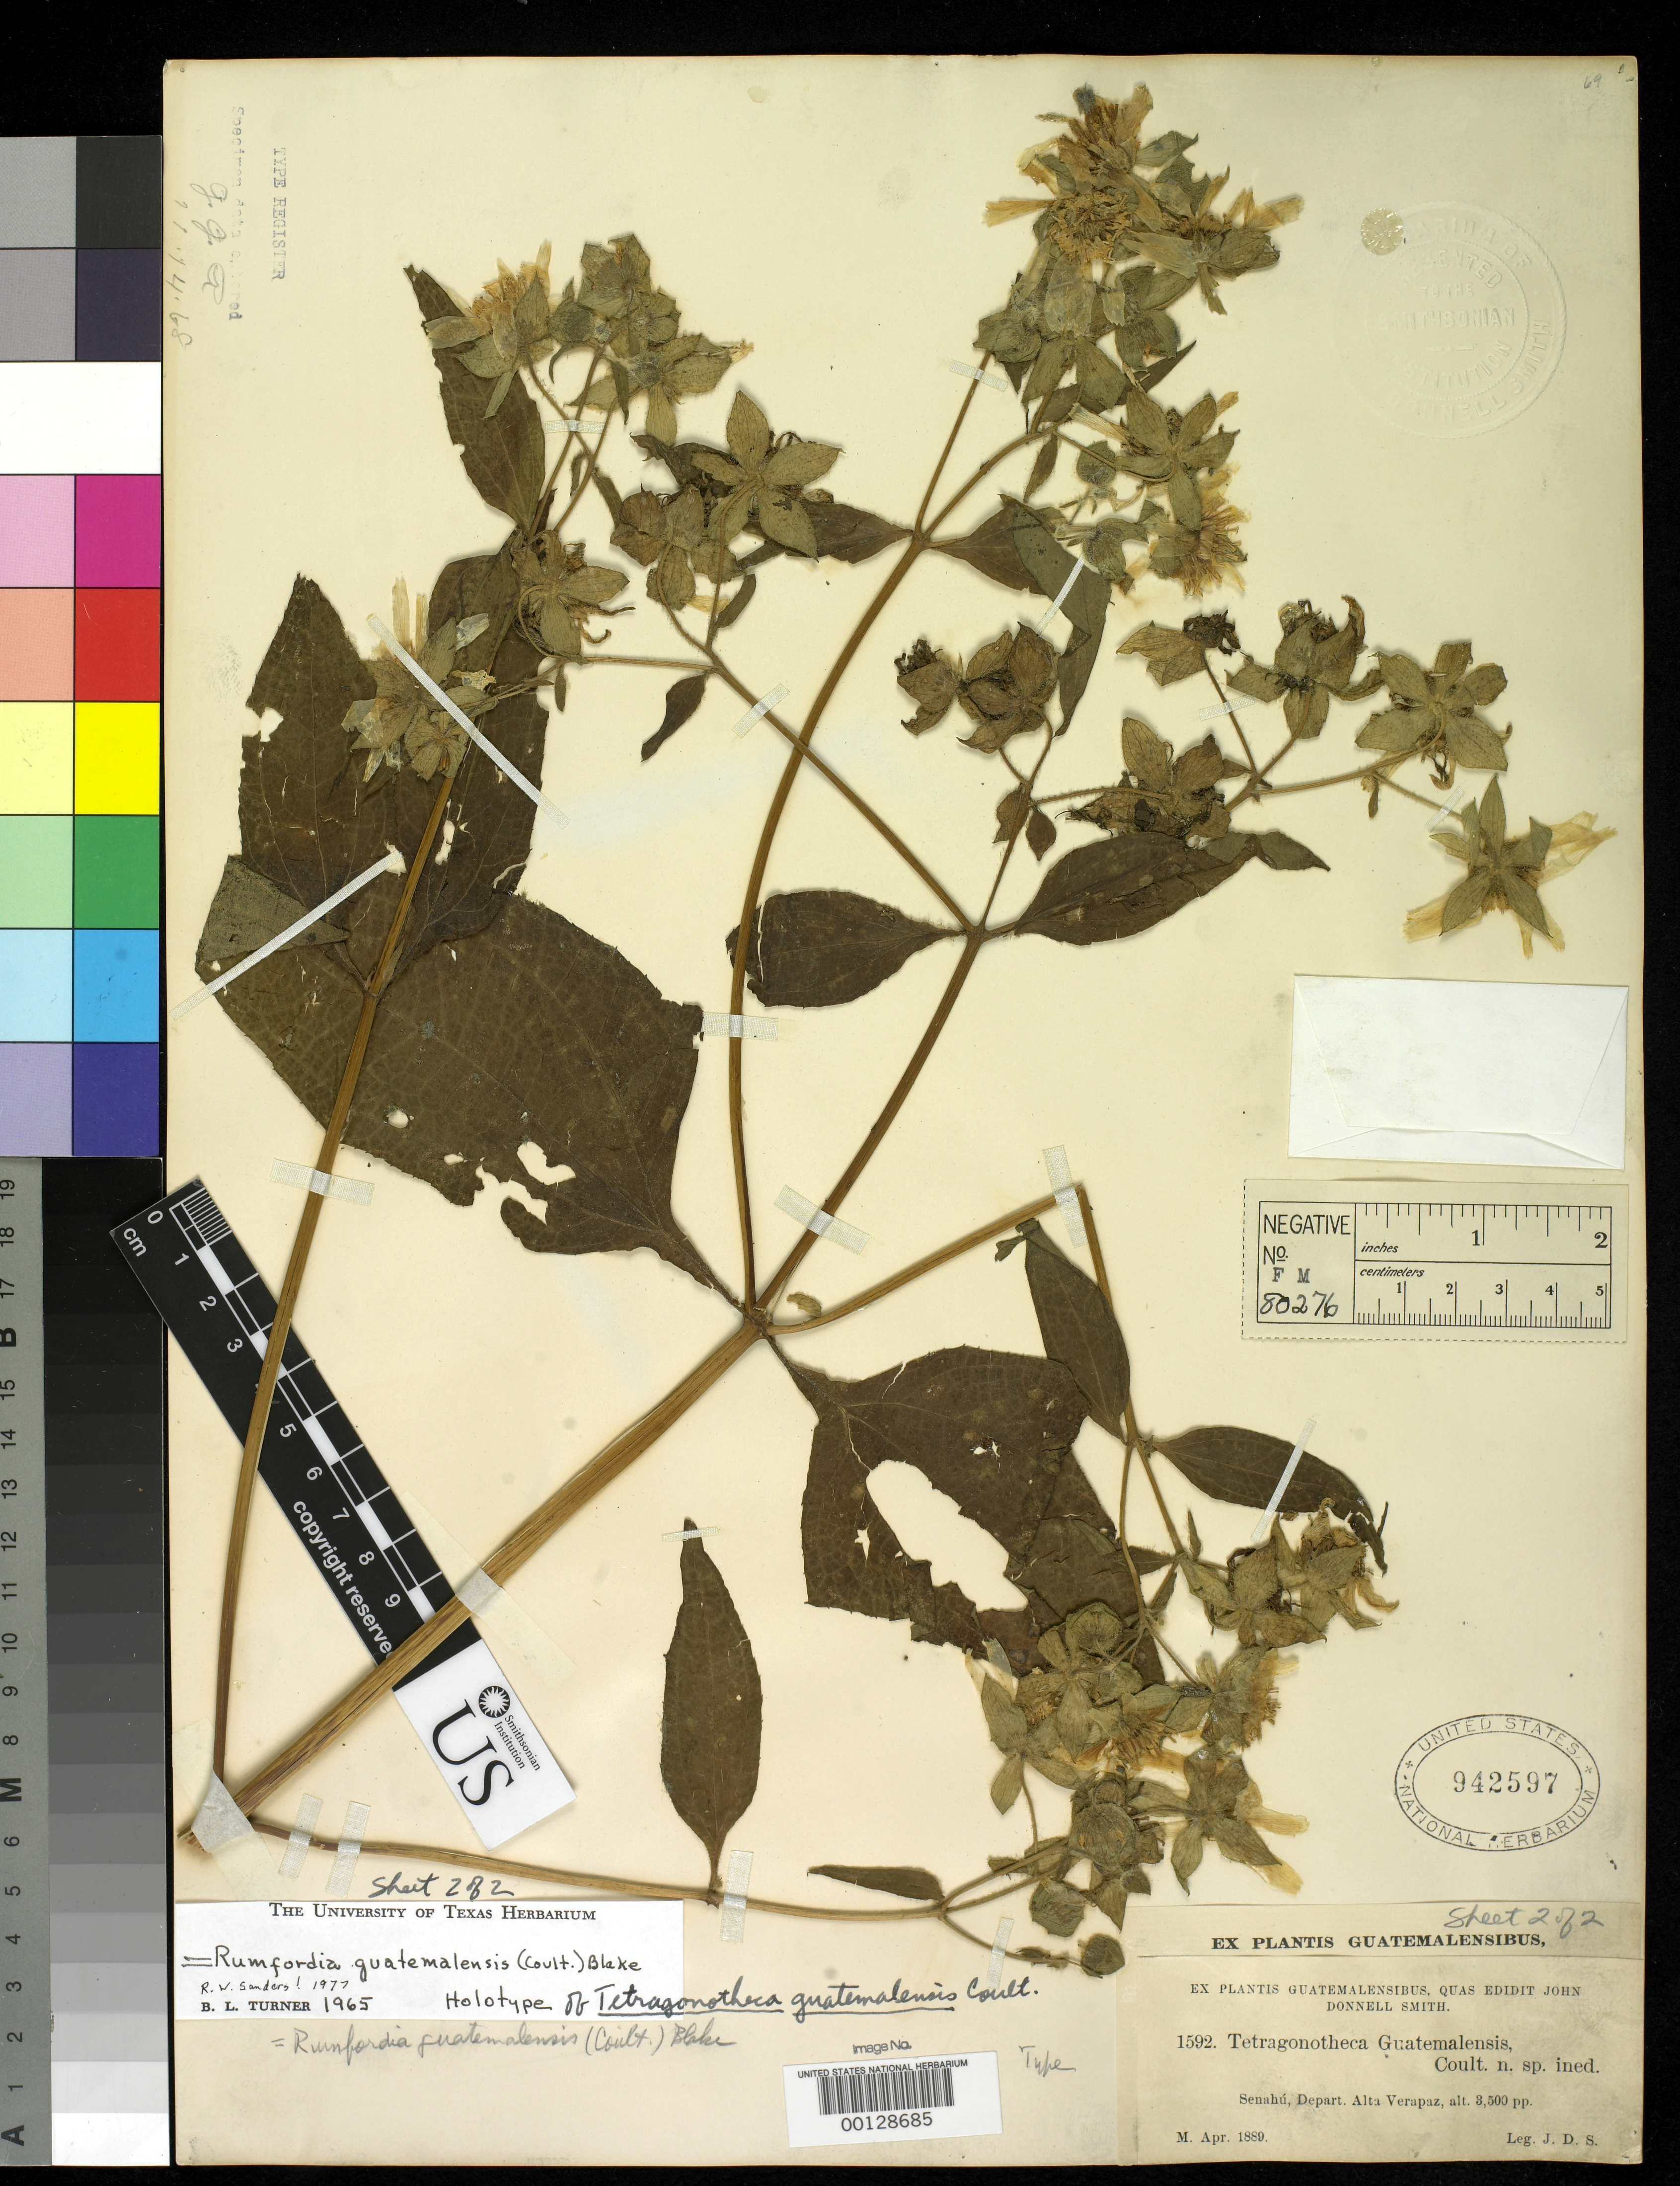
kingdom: Plantae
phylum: Tracheophyta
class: Magnoliopsida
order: Asterales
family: Asteraceae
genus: Tetragonotheca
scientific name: Tetragonotheca guatemalensis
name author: J.M. Coult.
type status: Holotype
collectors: J. Donnell Smith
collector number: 1592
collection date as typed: Apr 1889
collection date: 1889-04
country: Guatemala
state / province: Alta Verapaz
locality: Senahu.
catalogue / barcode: US 942597